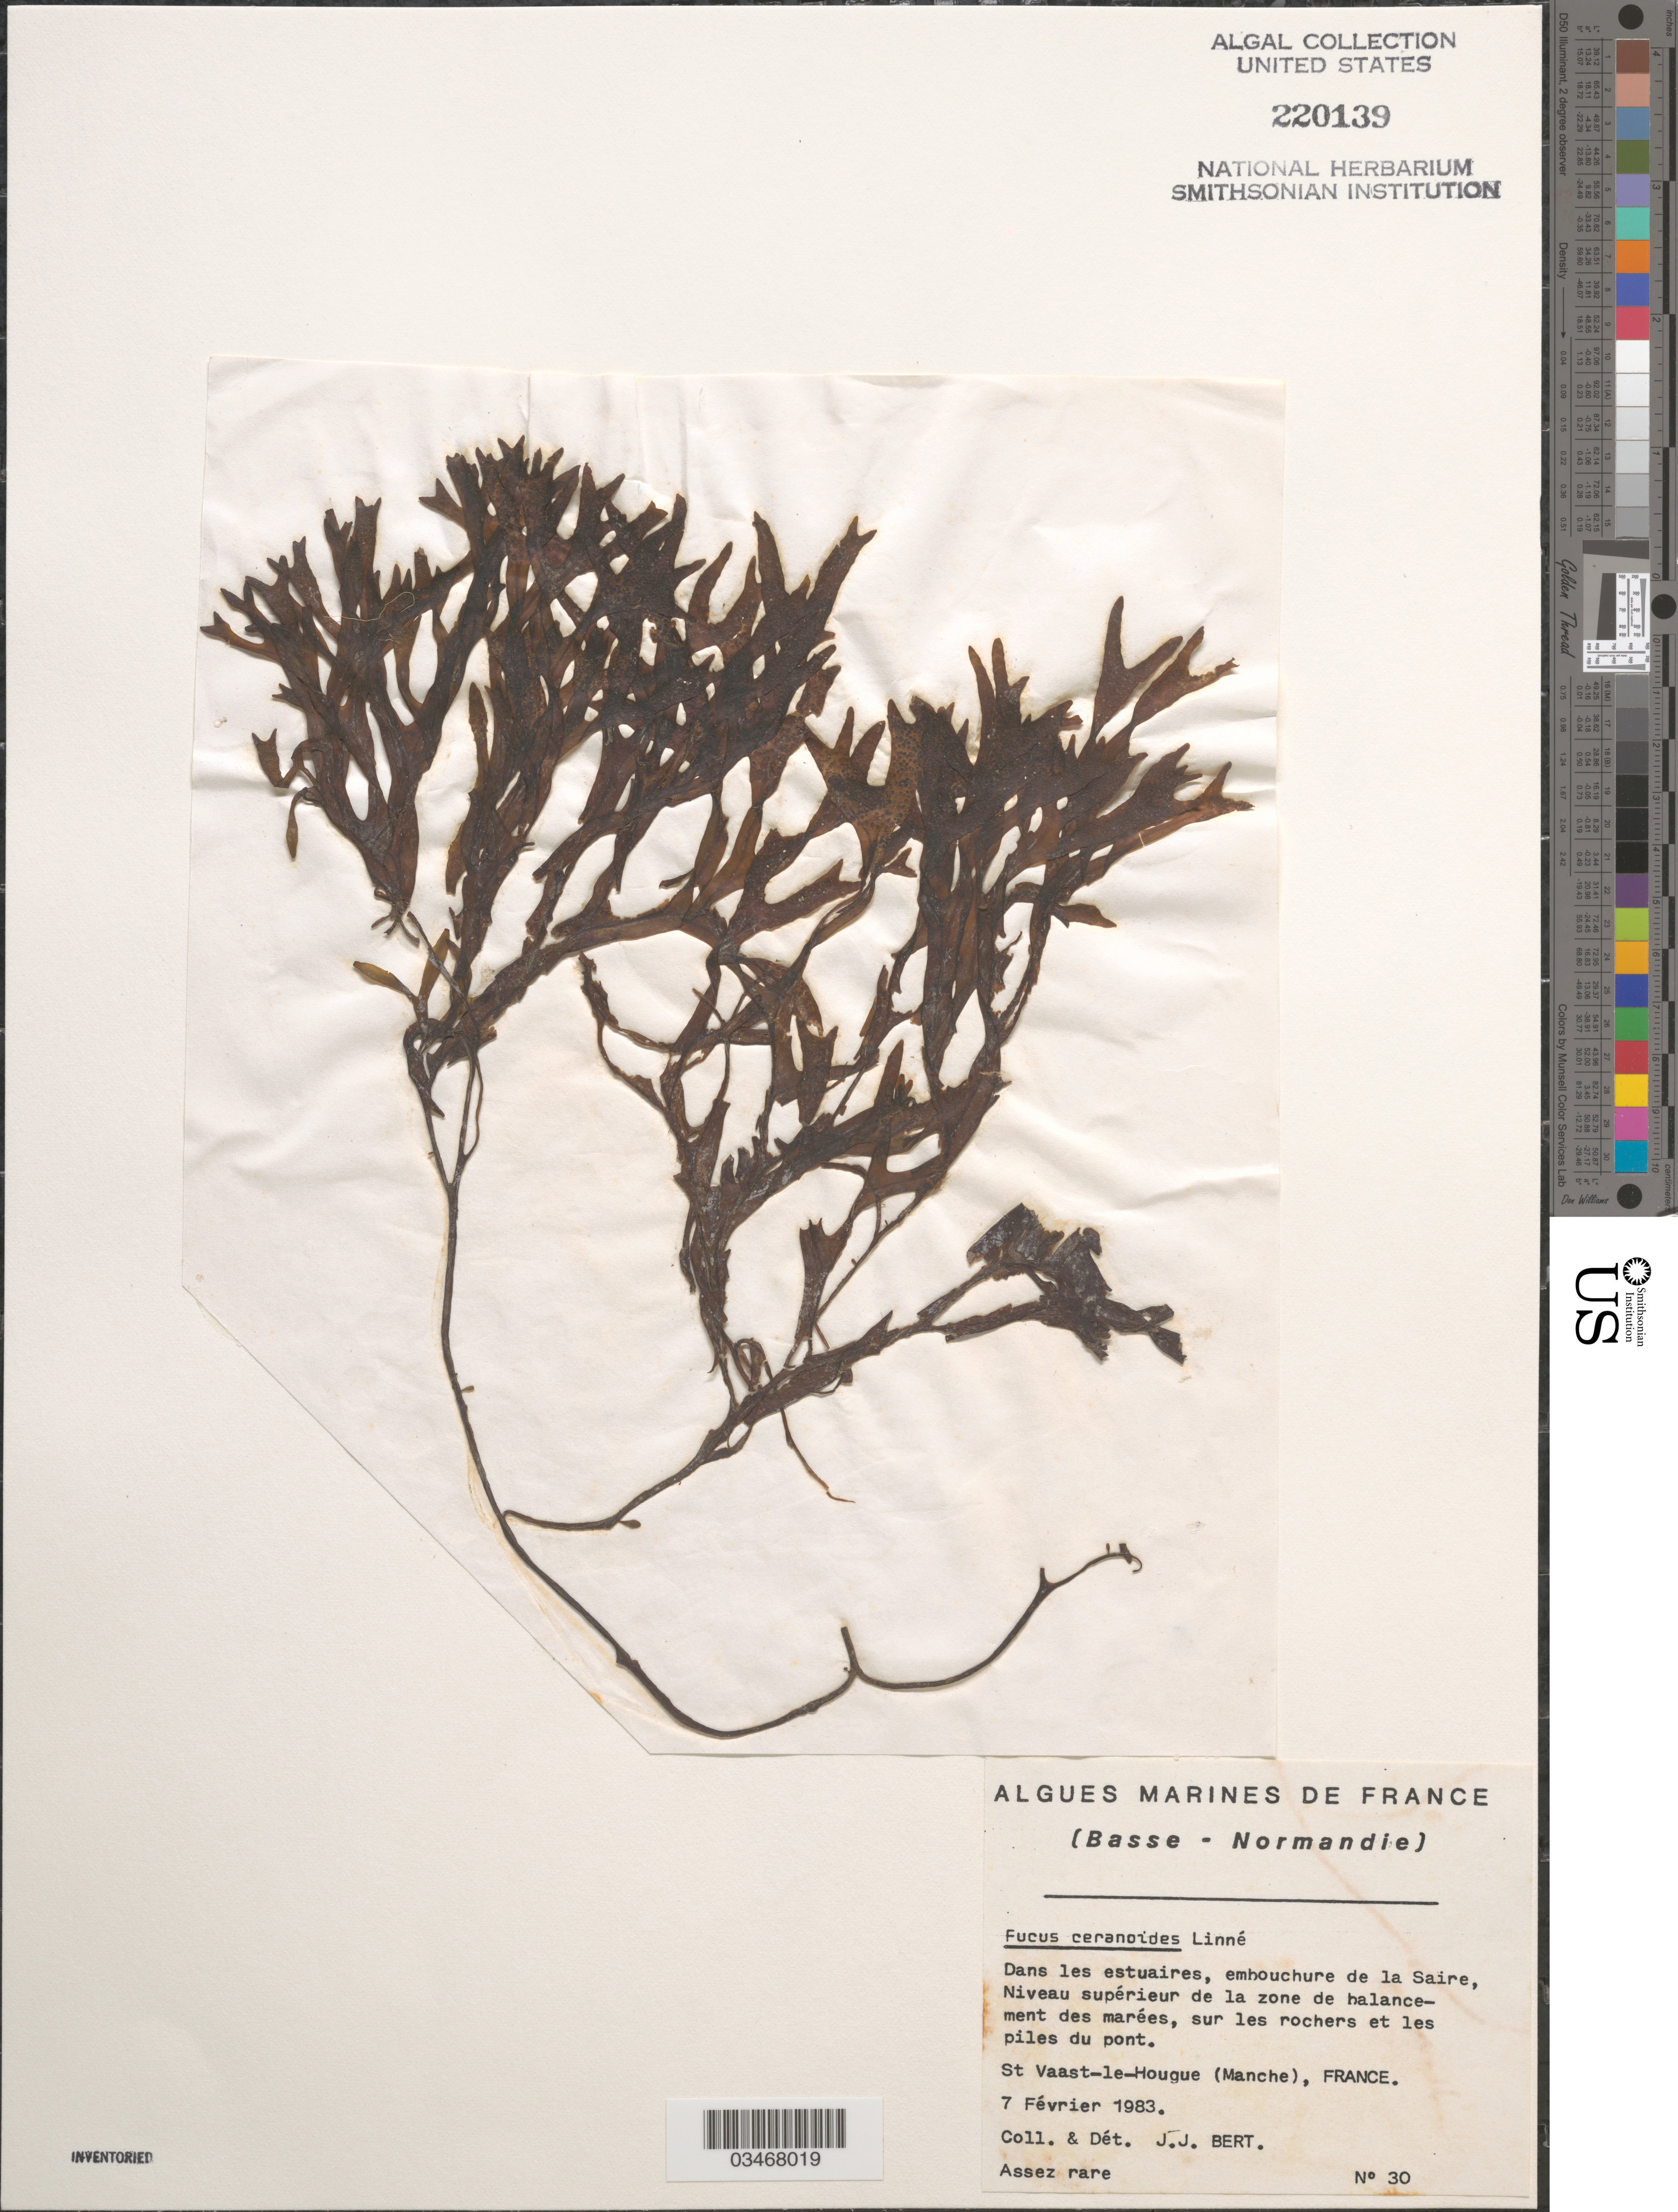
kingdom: Chromista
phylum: Ochrophyta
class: Phaeophyceae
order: Fucales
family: Fucaceae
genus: Fucus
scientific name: Fucus ceranoides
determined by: Bert, Jean Jacques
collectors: J. Bert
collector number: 30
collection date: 1983-02-07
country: France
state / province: Normandie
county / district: Manche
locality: Dans les estuaires, embouchure de la Saire, Niveau superieur de la zone de balancement des marees, sur les rochers et les piles du pont. St Vaast-le-Hougue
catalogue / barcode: US 220139